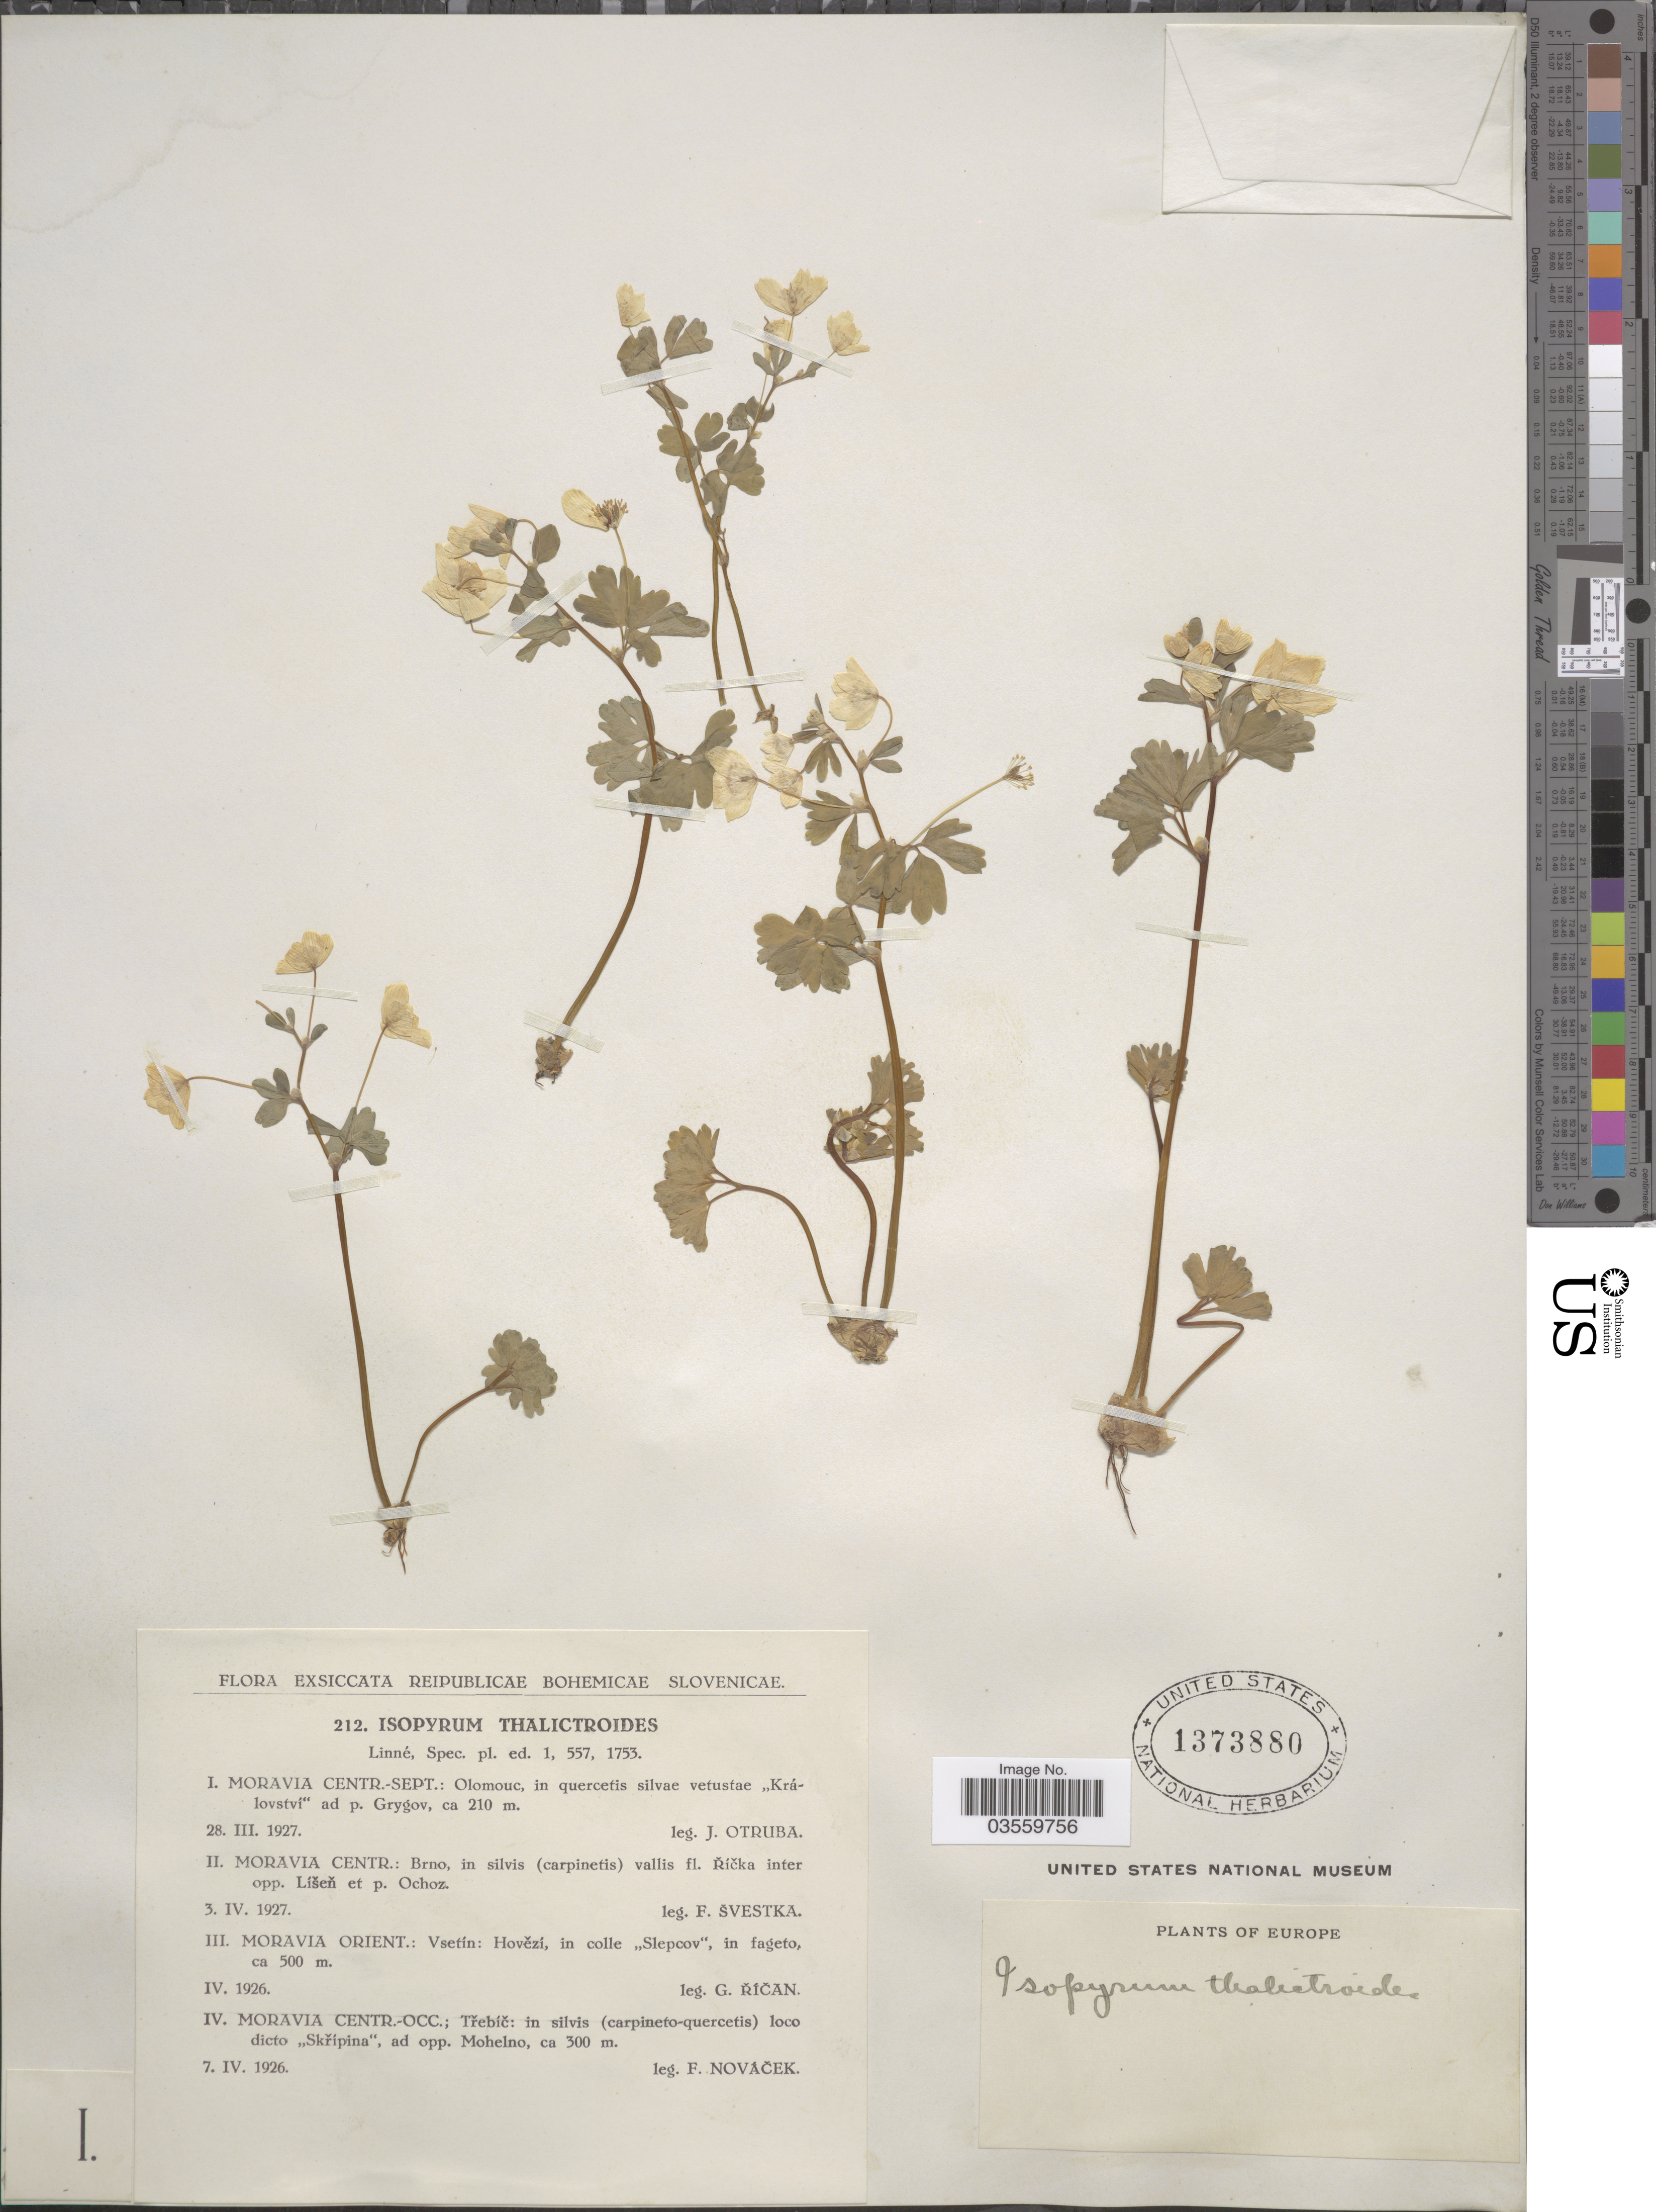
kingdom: Plantae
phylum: Tracheophyta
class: Magnoliopsida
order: Ranunculales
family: Ranunculaceae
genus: Isopyrum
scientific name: Isopyrum thalictroides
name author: L.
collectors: J. Otruba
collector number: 212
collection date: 1927-03-28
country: Czechia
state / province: Olomouc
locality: Reipublicae Bohemicae Slovenicae. Moravia centr.-sept.: Olomouc, in quercetis silvae vetustae "Královstvi" ad p. Grygóv.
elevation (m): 210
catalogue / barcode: US 1373880